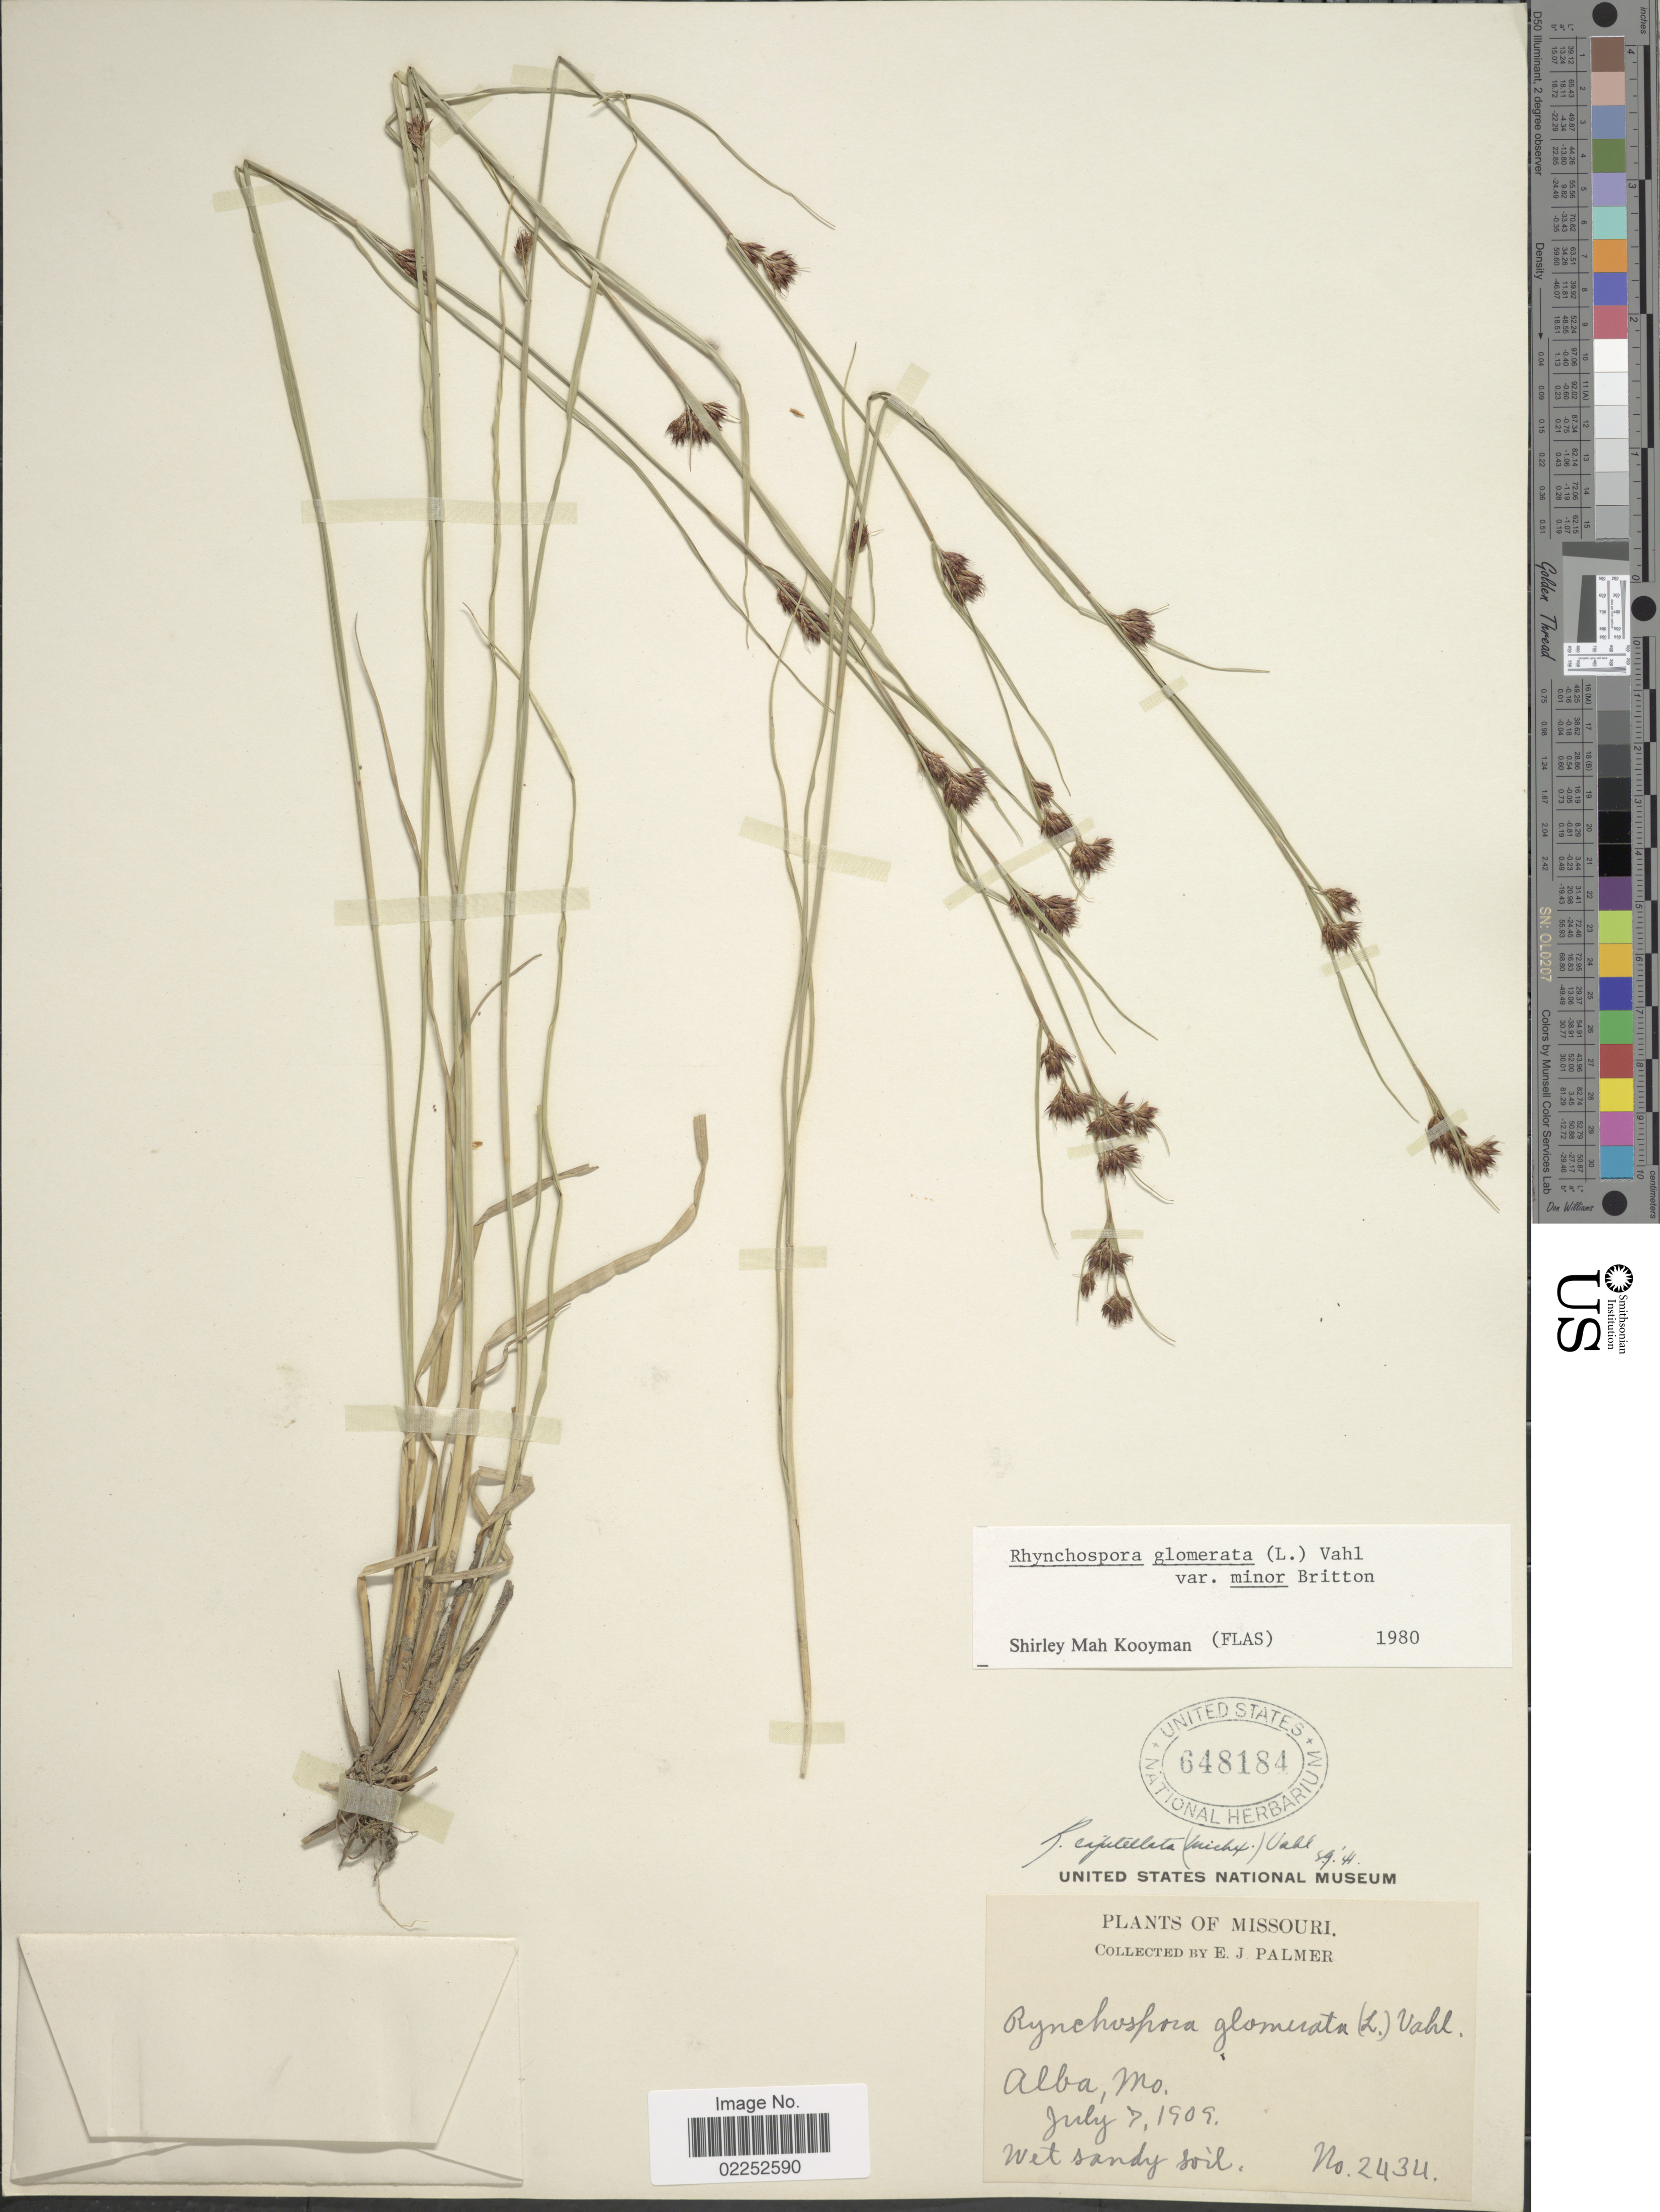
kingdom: Plantae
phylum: Tracheophyta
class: Liliopsida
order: Poales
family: Cyperaceae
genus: Rhynchospora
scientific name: Rhynchospora capitellata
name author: (Michx.) Vahl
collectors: E. J. Palmer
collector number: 2434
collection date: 1909-07-07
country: United States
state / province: Missouri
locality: Alba, Wet sandy soil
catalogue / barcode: US 648184